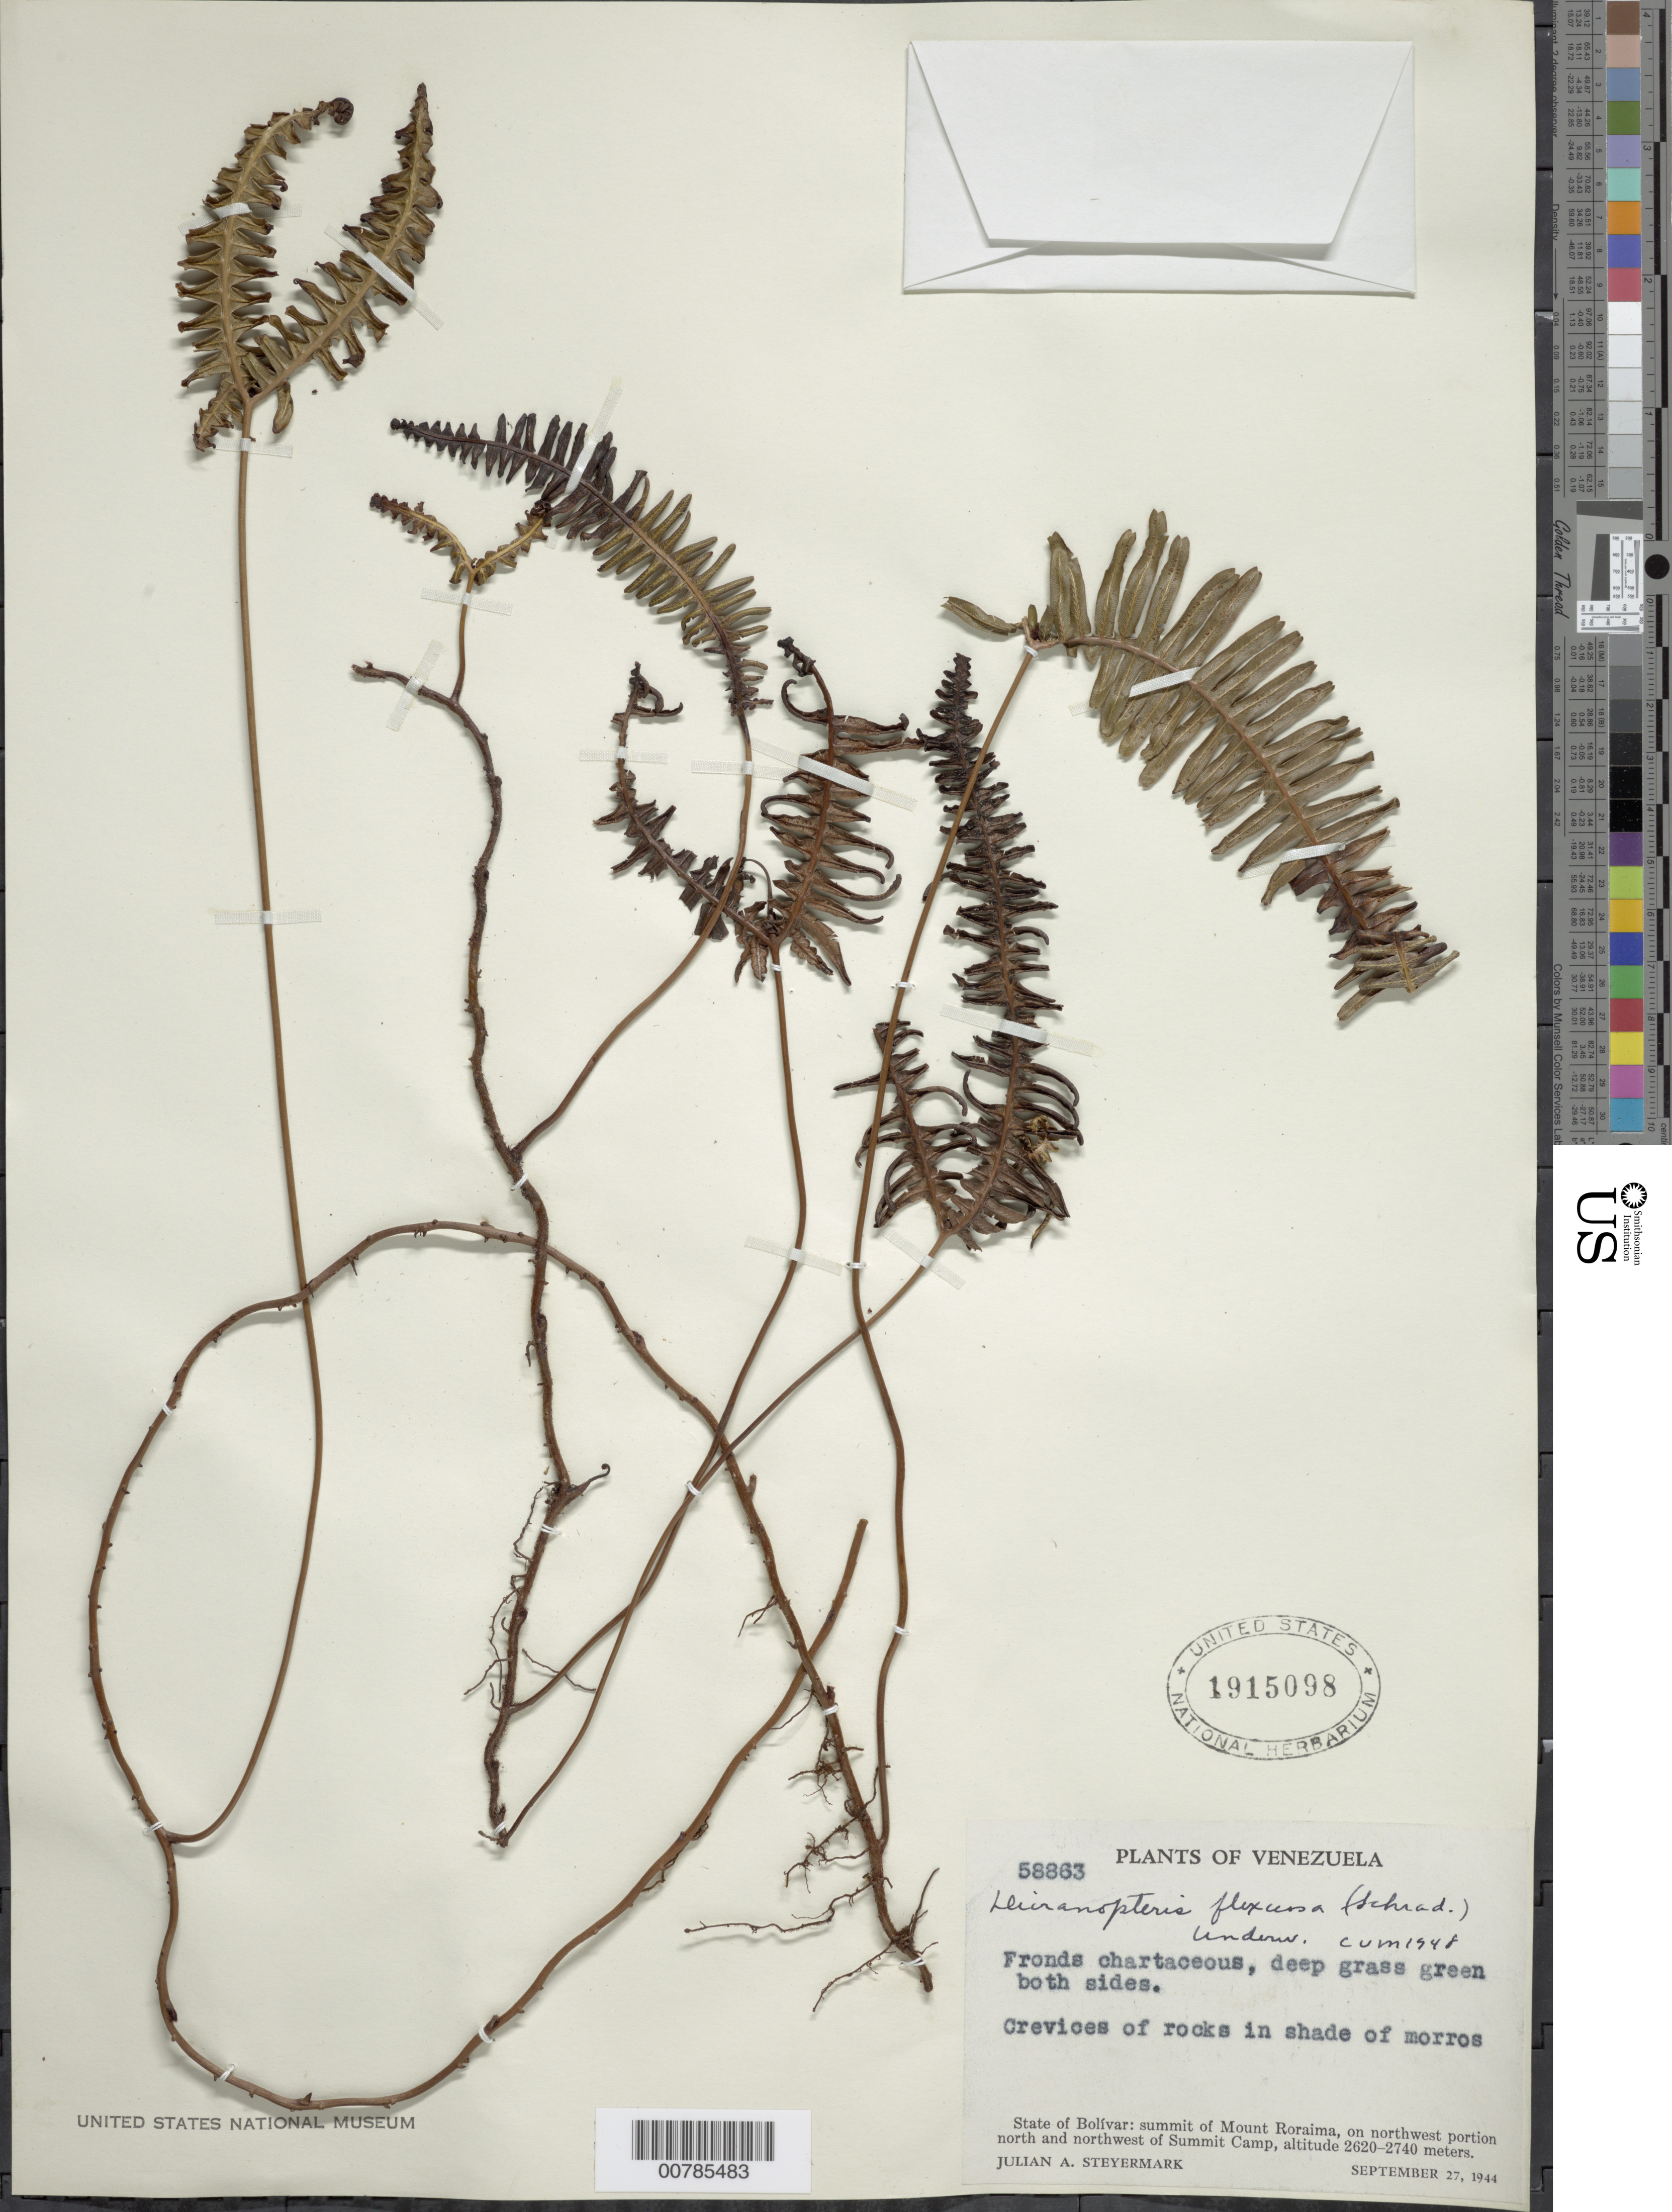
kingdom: Plantae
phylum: Tracheophyta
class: Polypodiopsida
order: Gleicheniales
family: Gleicheniaceae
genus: Dicranopteris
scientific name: Dicranopteris flexuosa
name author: (Schrad.) Underw.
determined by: Morton, C. V.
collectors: J. Steyermark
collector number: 58863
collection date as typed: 27-Sep-44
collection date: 1944-09-27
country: Venezuela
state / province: Bolívar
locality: Mt. Roraima, summit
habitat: Crevices of rocks in shade of morros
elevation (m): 2620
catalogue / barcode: US 1915098